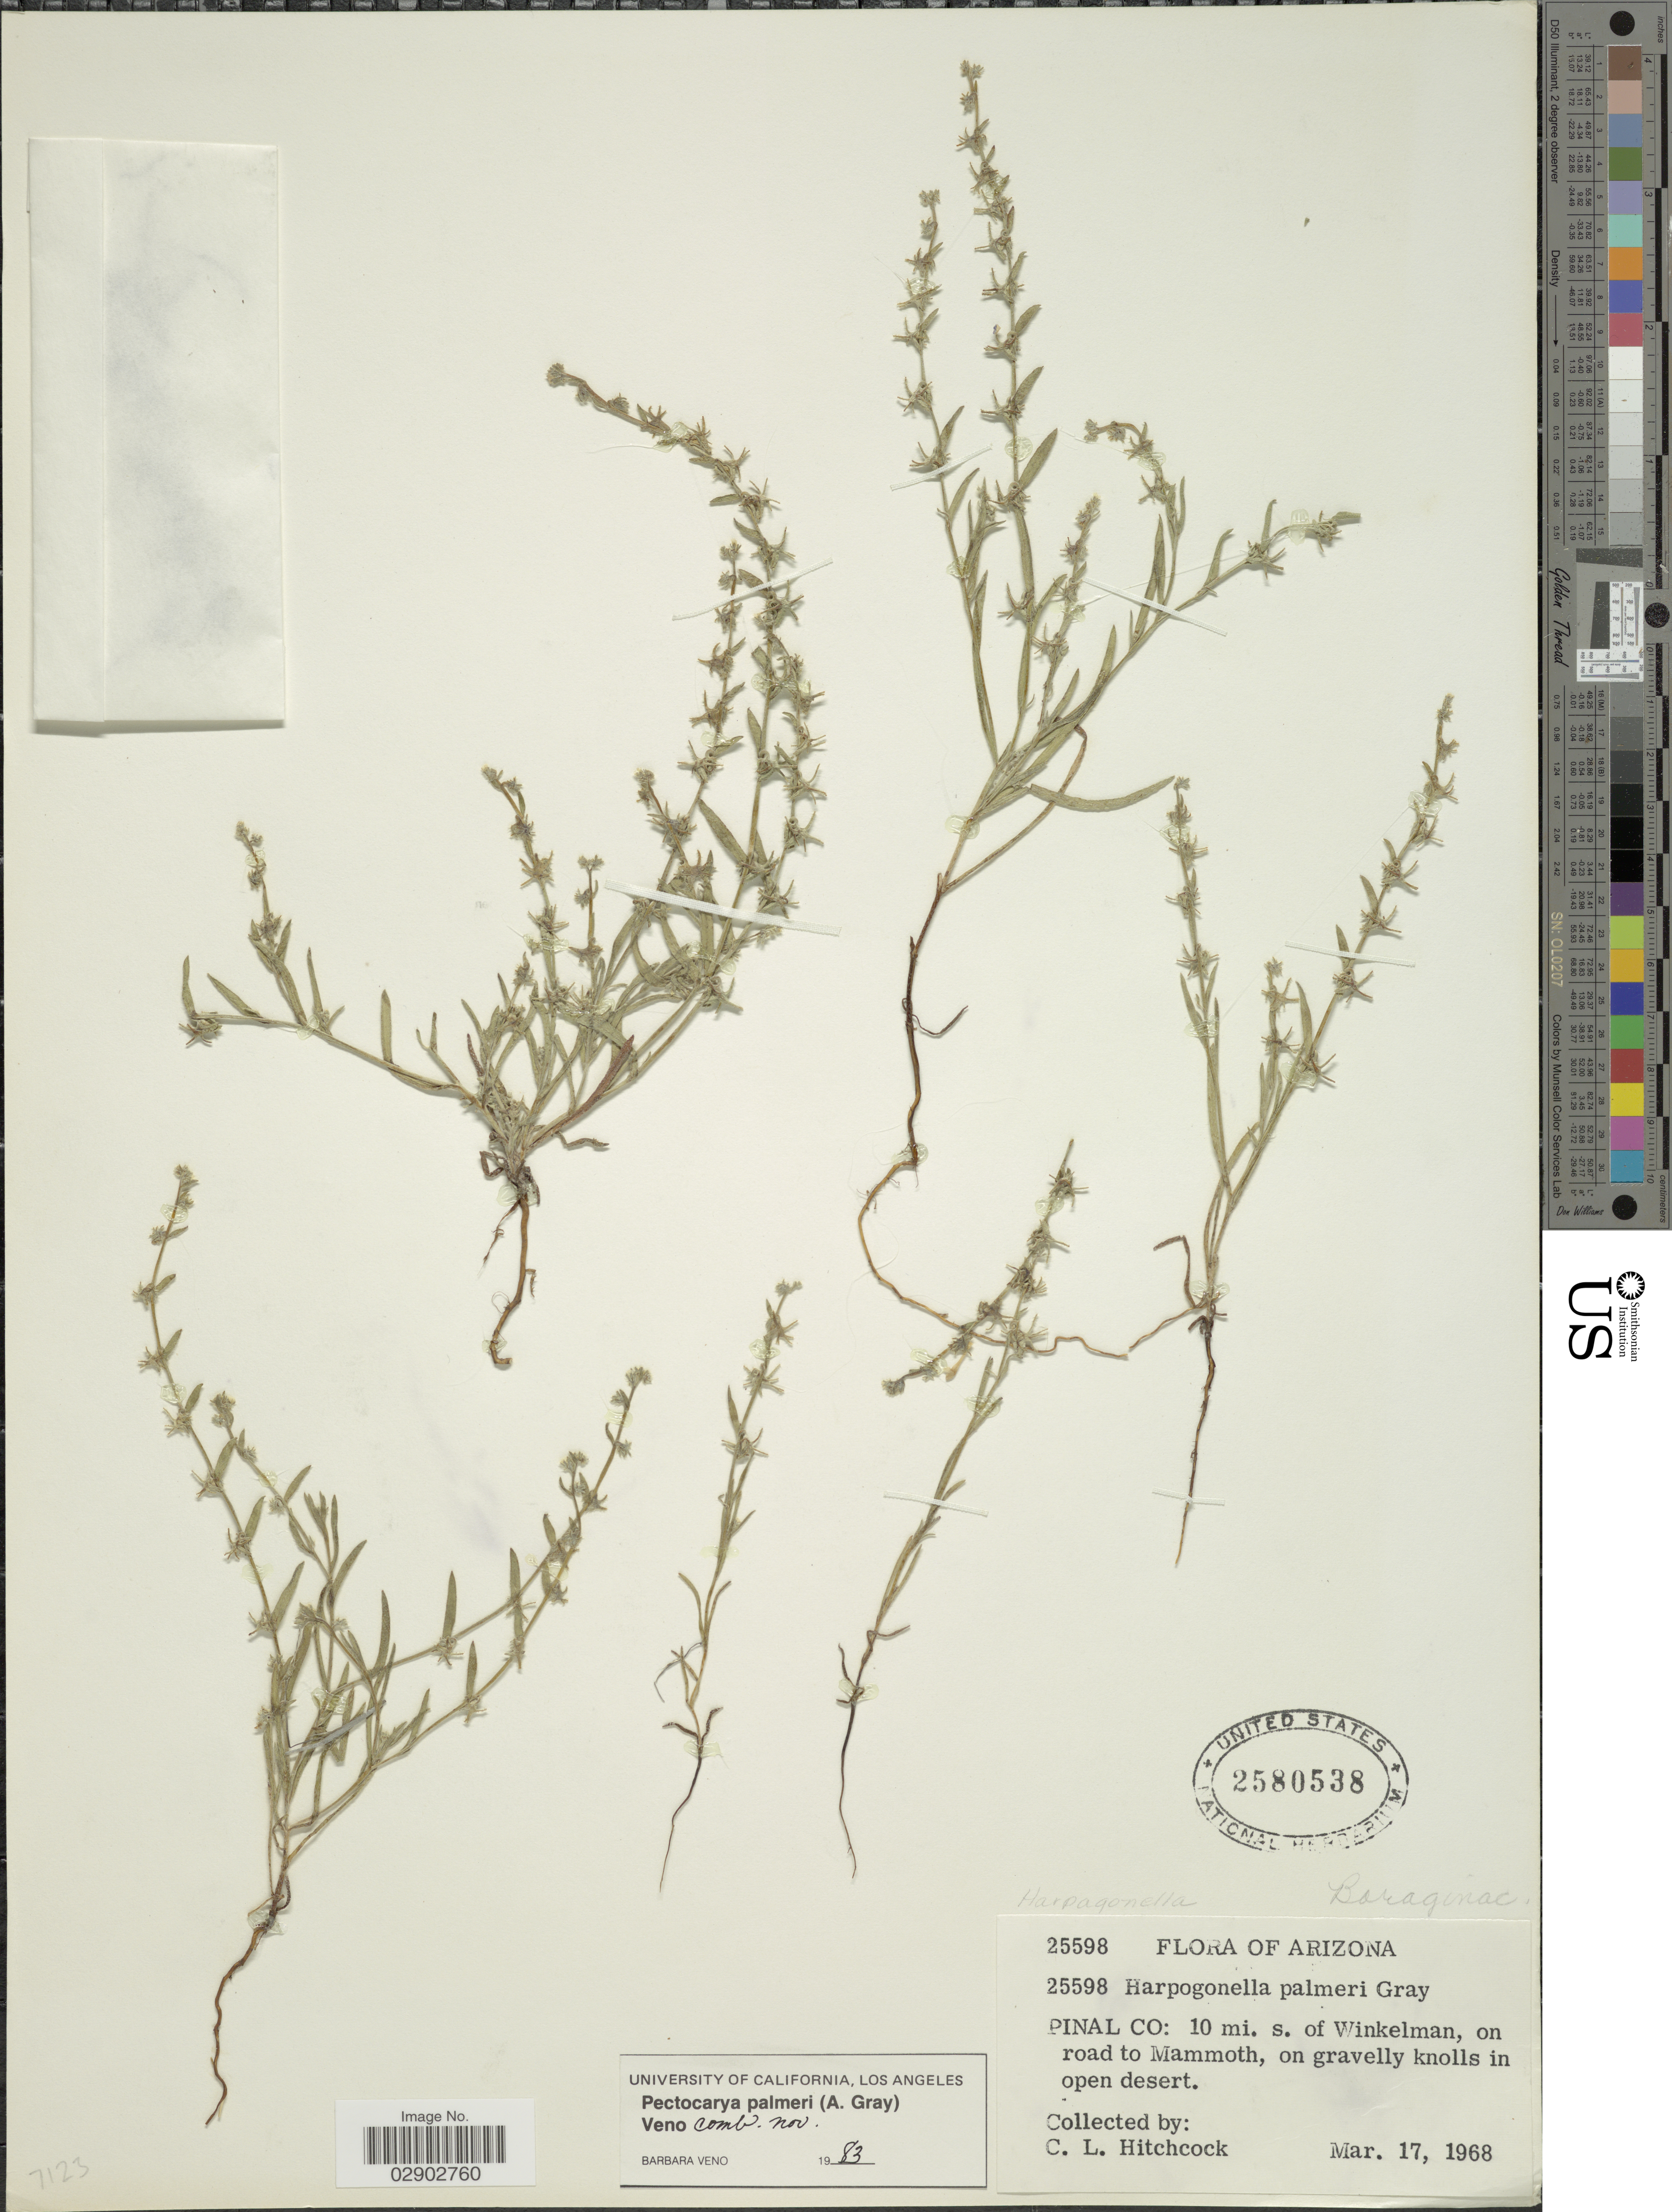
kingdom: Plantae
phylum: Tracheophyta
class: Magnoliopsida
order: Boraginales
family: Boraginaceae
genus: Harpagonella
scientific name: Harpagonella palmeri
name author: A. Gray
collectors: C. L. Hitchcock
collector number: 25589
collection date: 1968-03-17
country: United States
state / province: Arizona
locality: Pinal Co: 10 mi. s. of Winkelman, on road to Mammoth.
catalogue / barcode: US 2580538